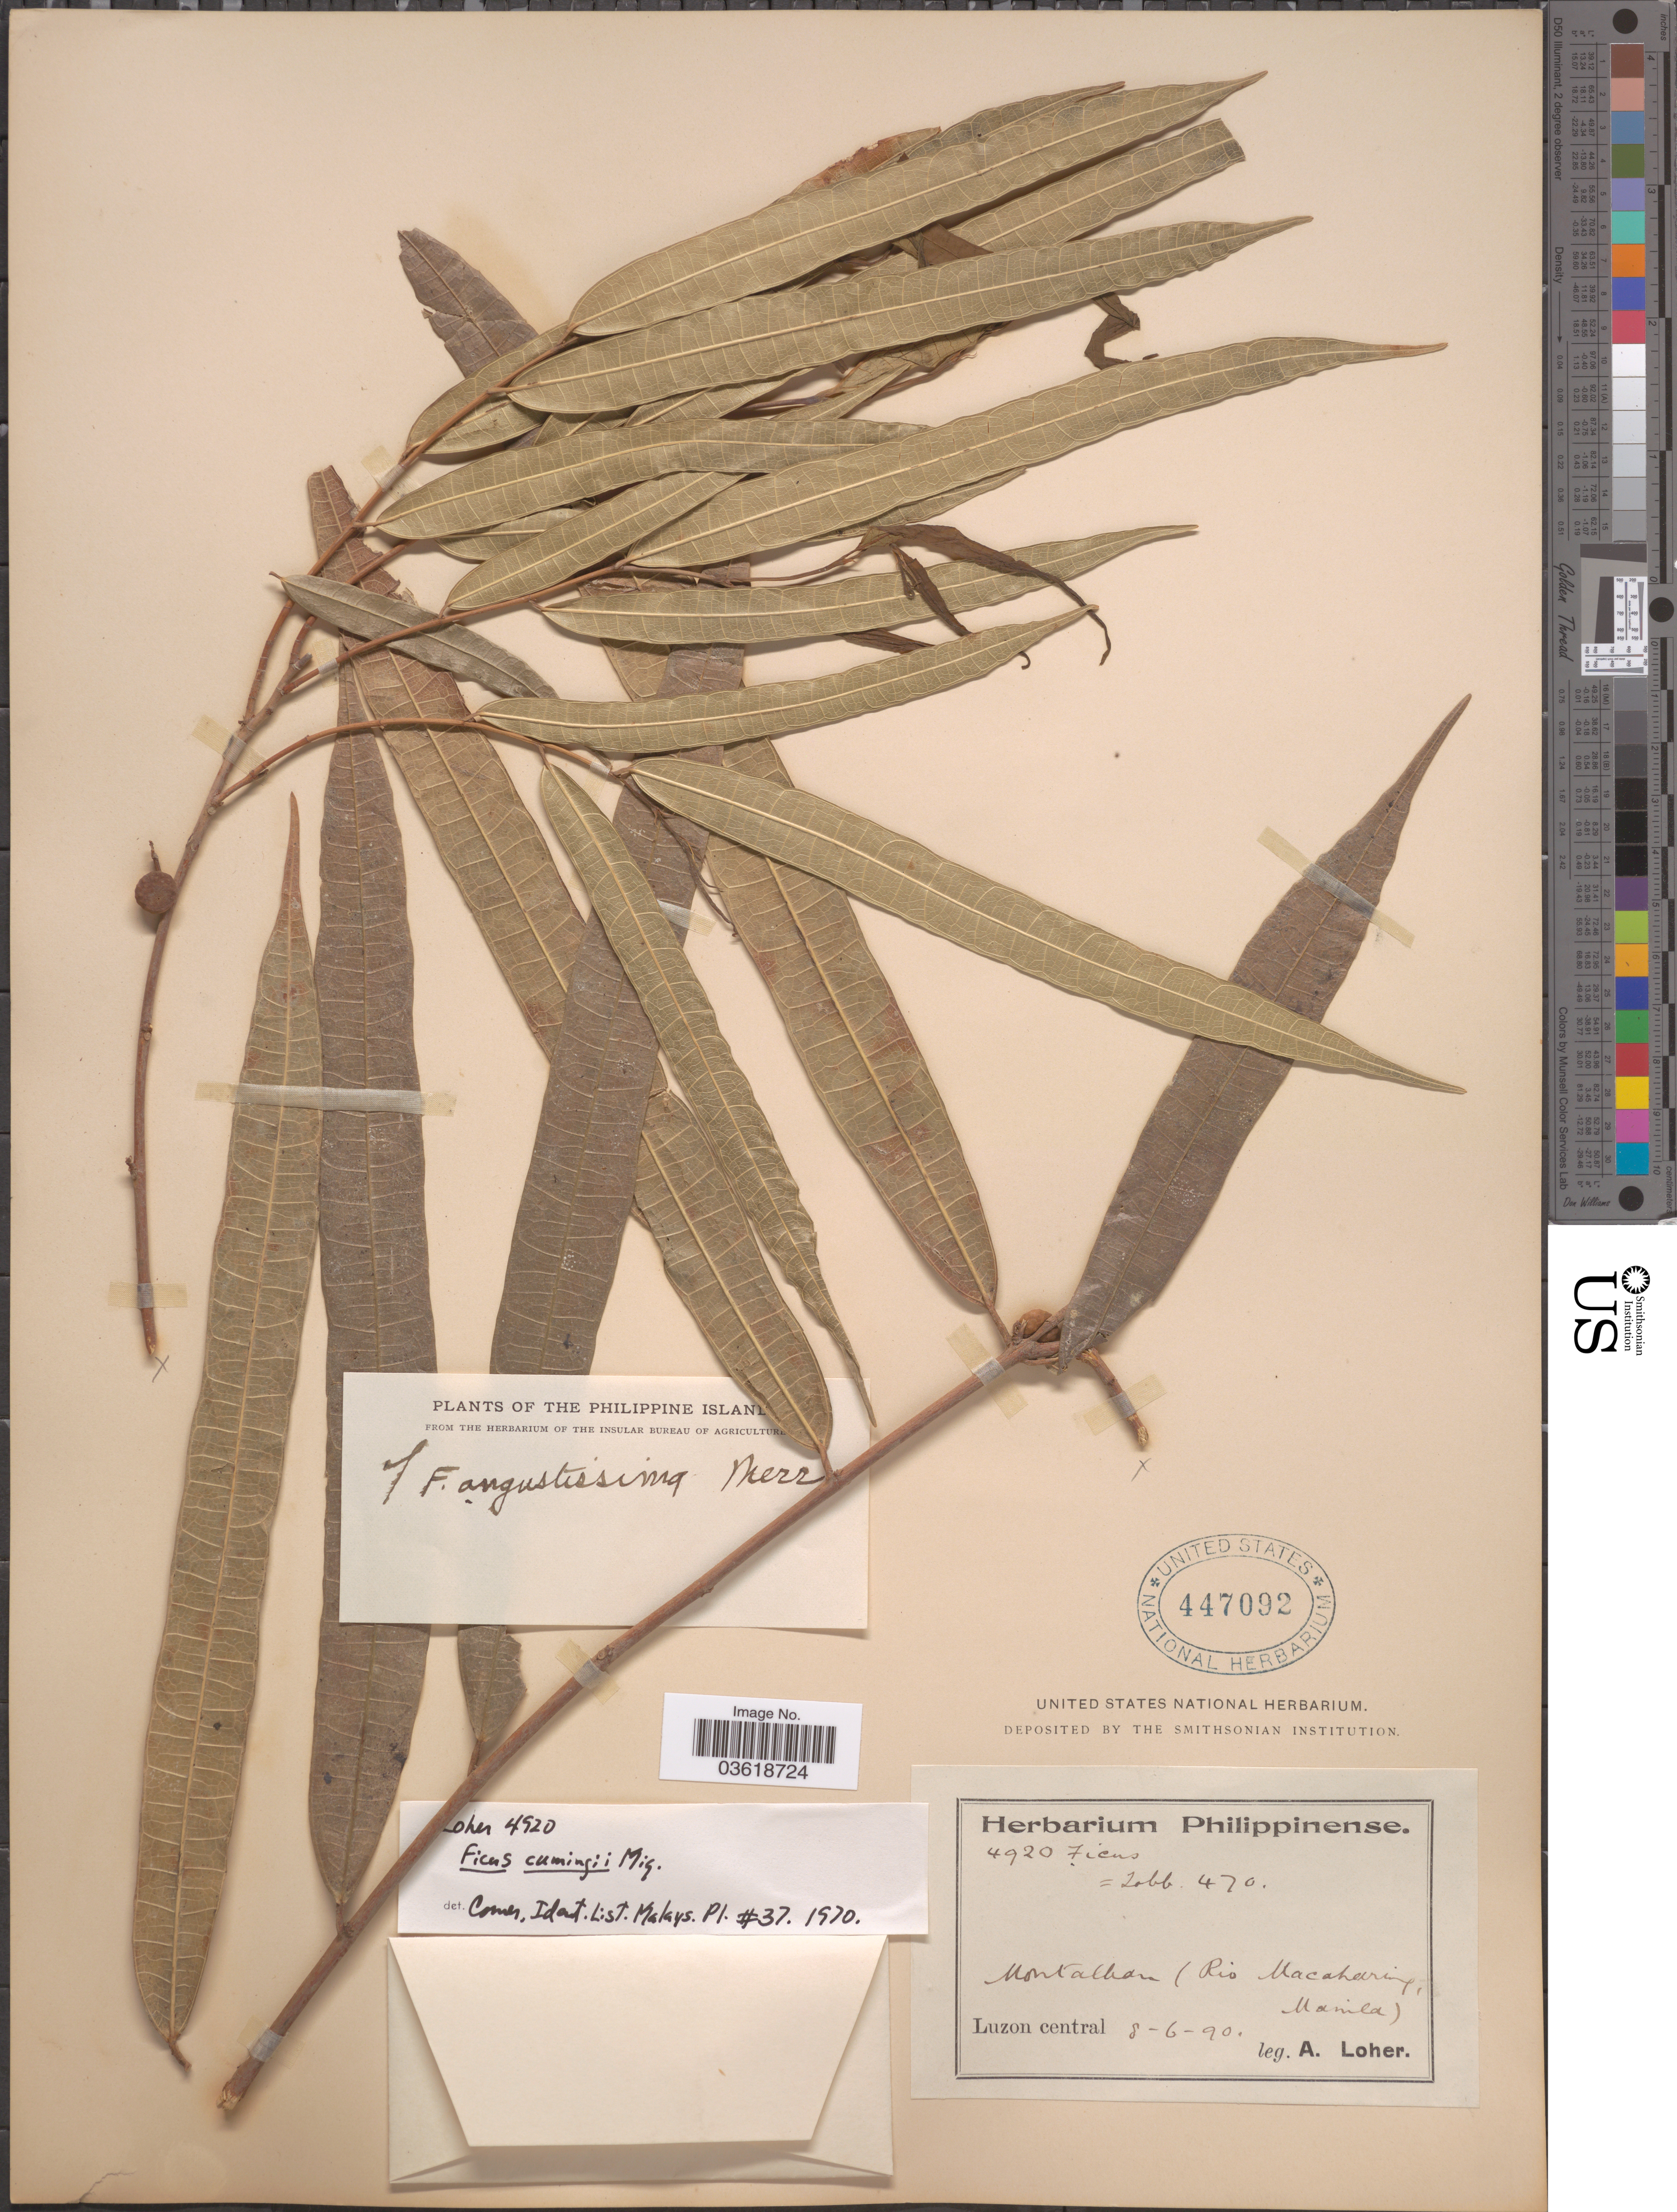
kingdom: Plantae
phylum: Tracheophyta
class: Magnoliopsida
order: Rosales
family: Moraceae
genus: Ficus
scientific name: Ficus cumingii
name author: Miq.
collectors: A. Loher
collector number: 4920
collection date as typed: Transcribed d/m/y: 8/6/90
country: Philippines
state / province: Central Luzon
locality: Montalban (Rio Macaharing, Manila).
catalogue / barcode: US 447092